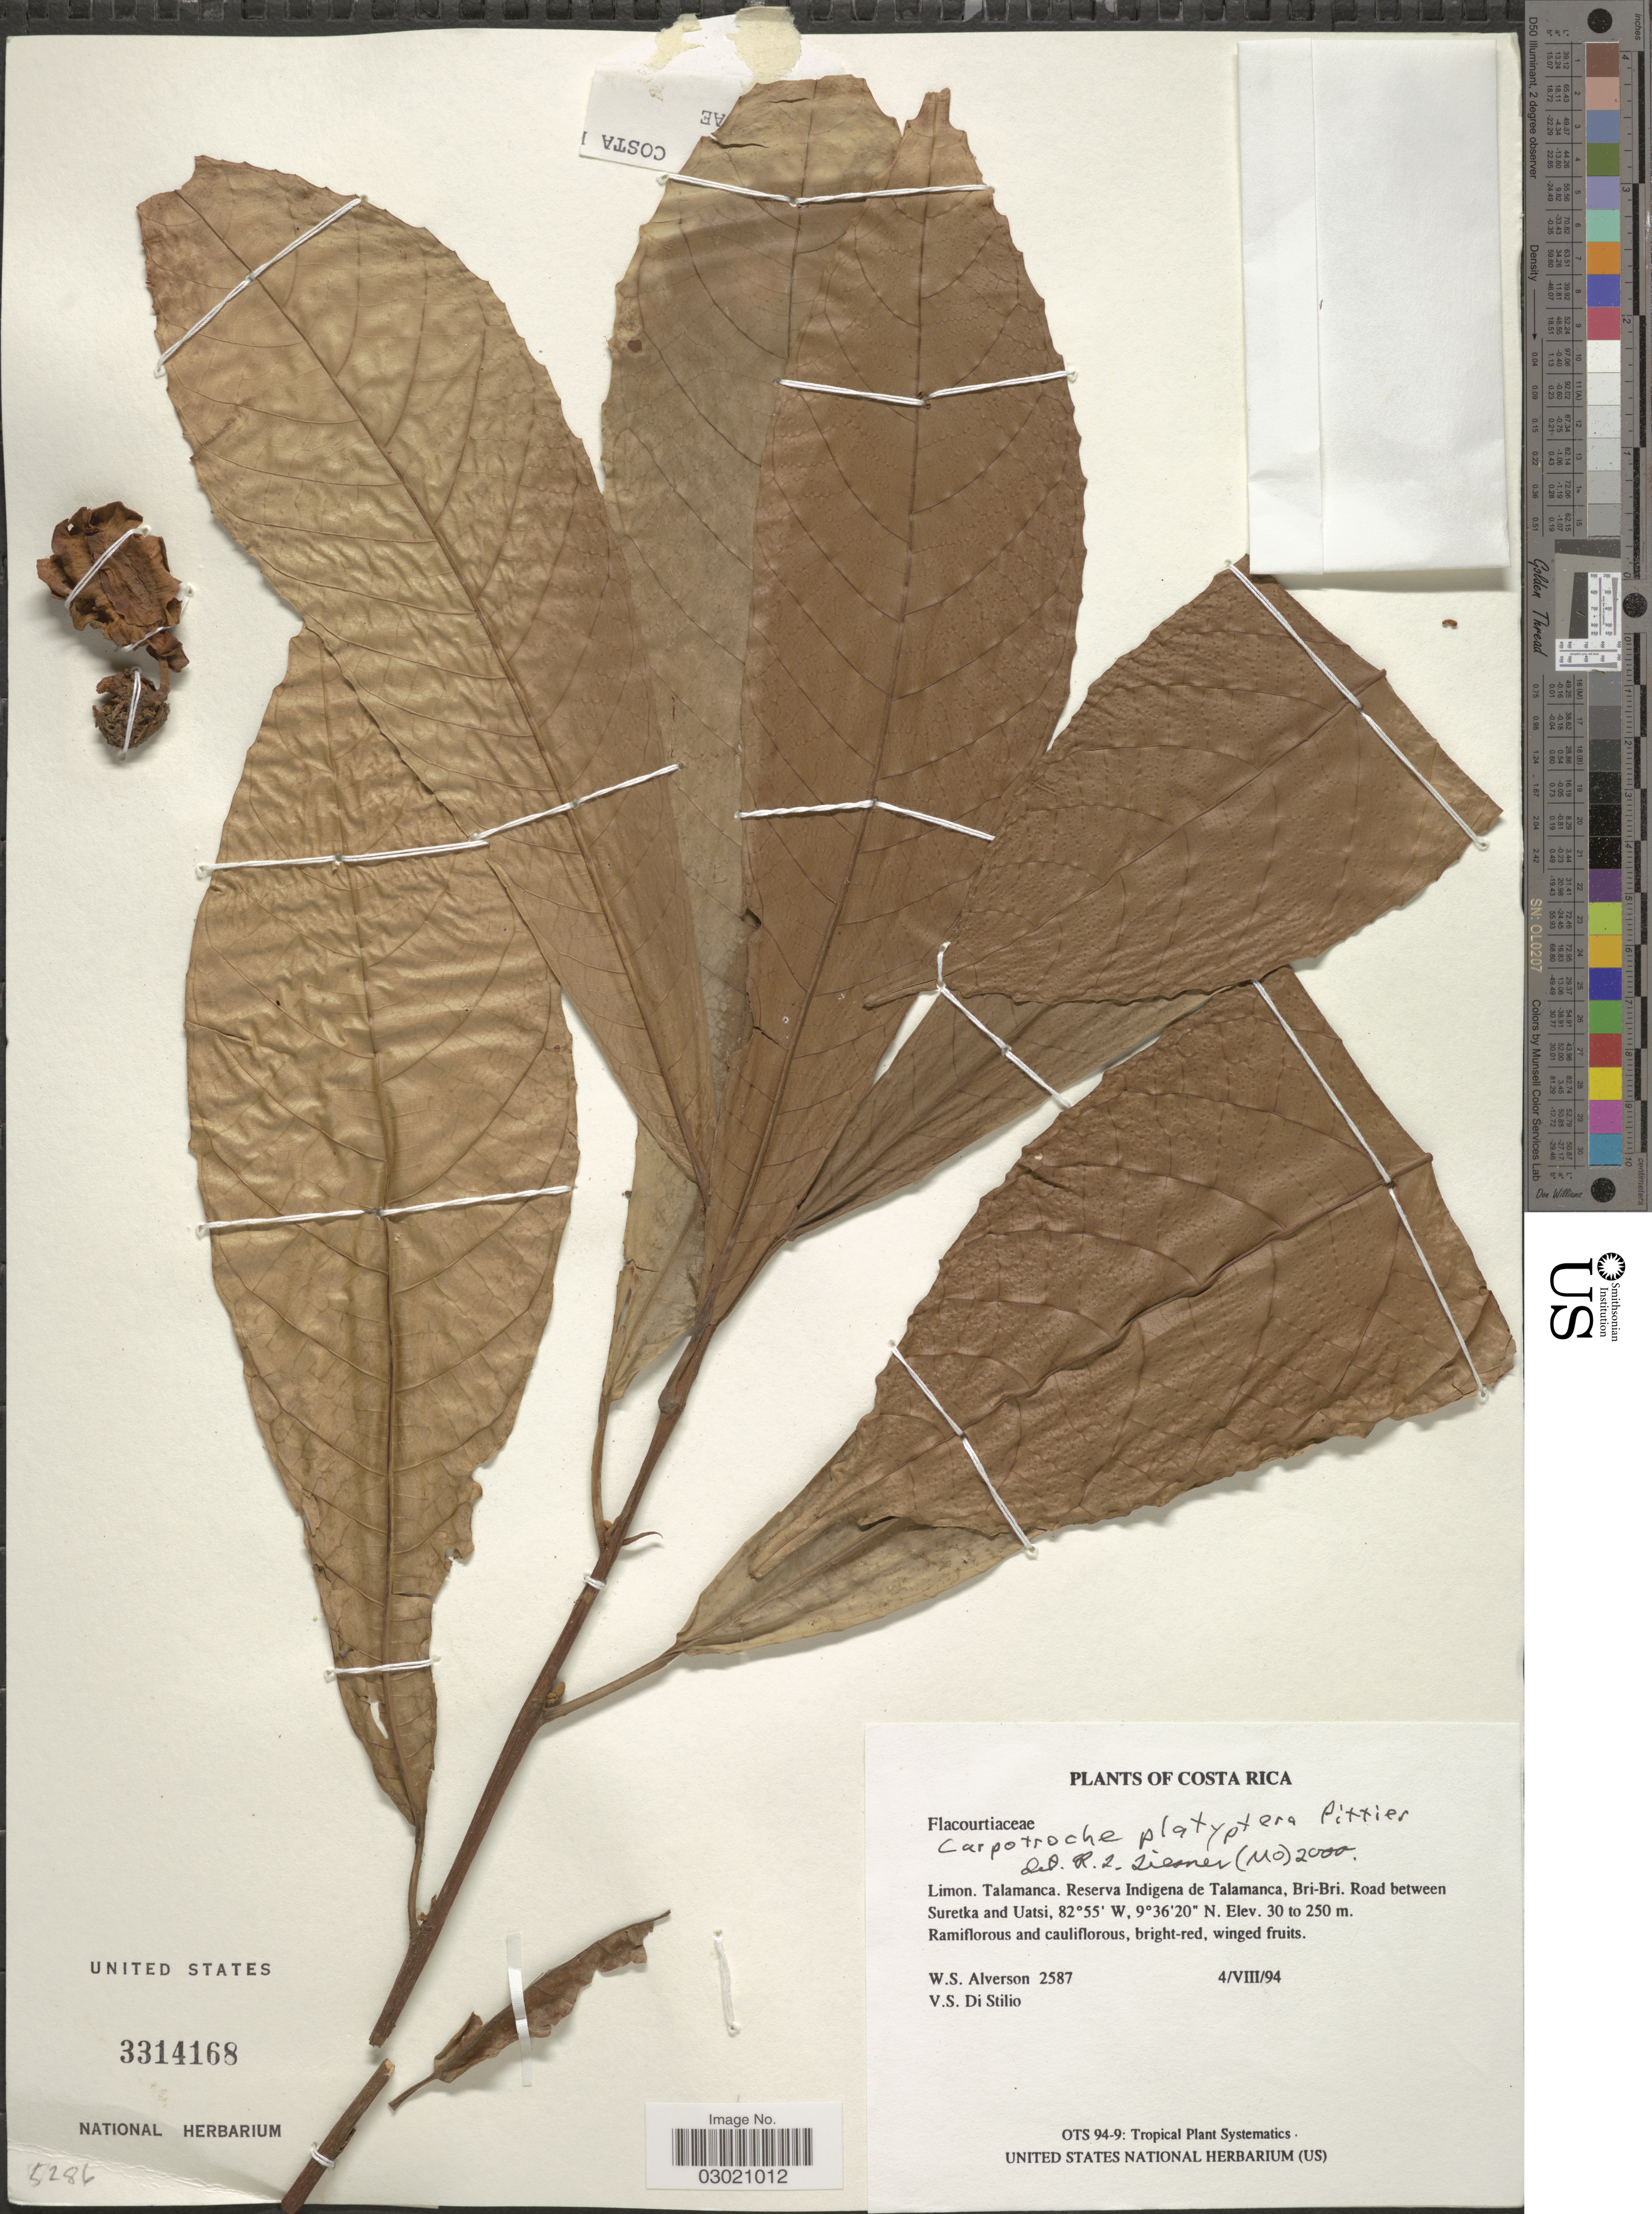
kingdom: Plantae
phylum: Tracheophyta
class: Magnoliopsida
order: Malpighiales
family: Achariaceae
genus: Carpotroche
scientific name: Carpotroche platyptera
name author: Pittier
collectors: W. S. Alverson & V. Di Stilio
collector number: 2587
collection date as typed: Transcribed d/m/y: 4/8/94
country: Costa Rica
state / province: Limón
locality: Talamanca. Reserva Indigena de Talamanca. Bri-Bri. Road between Suretka and Uatsi.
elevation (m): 30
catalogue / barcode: US 3314168